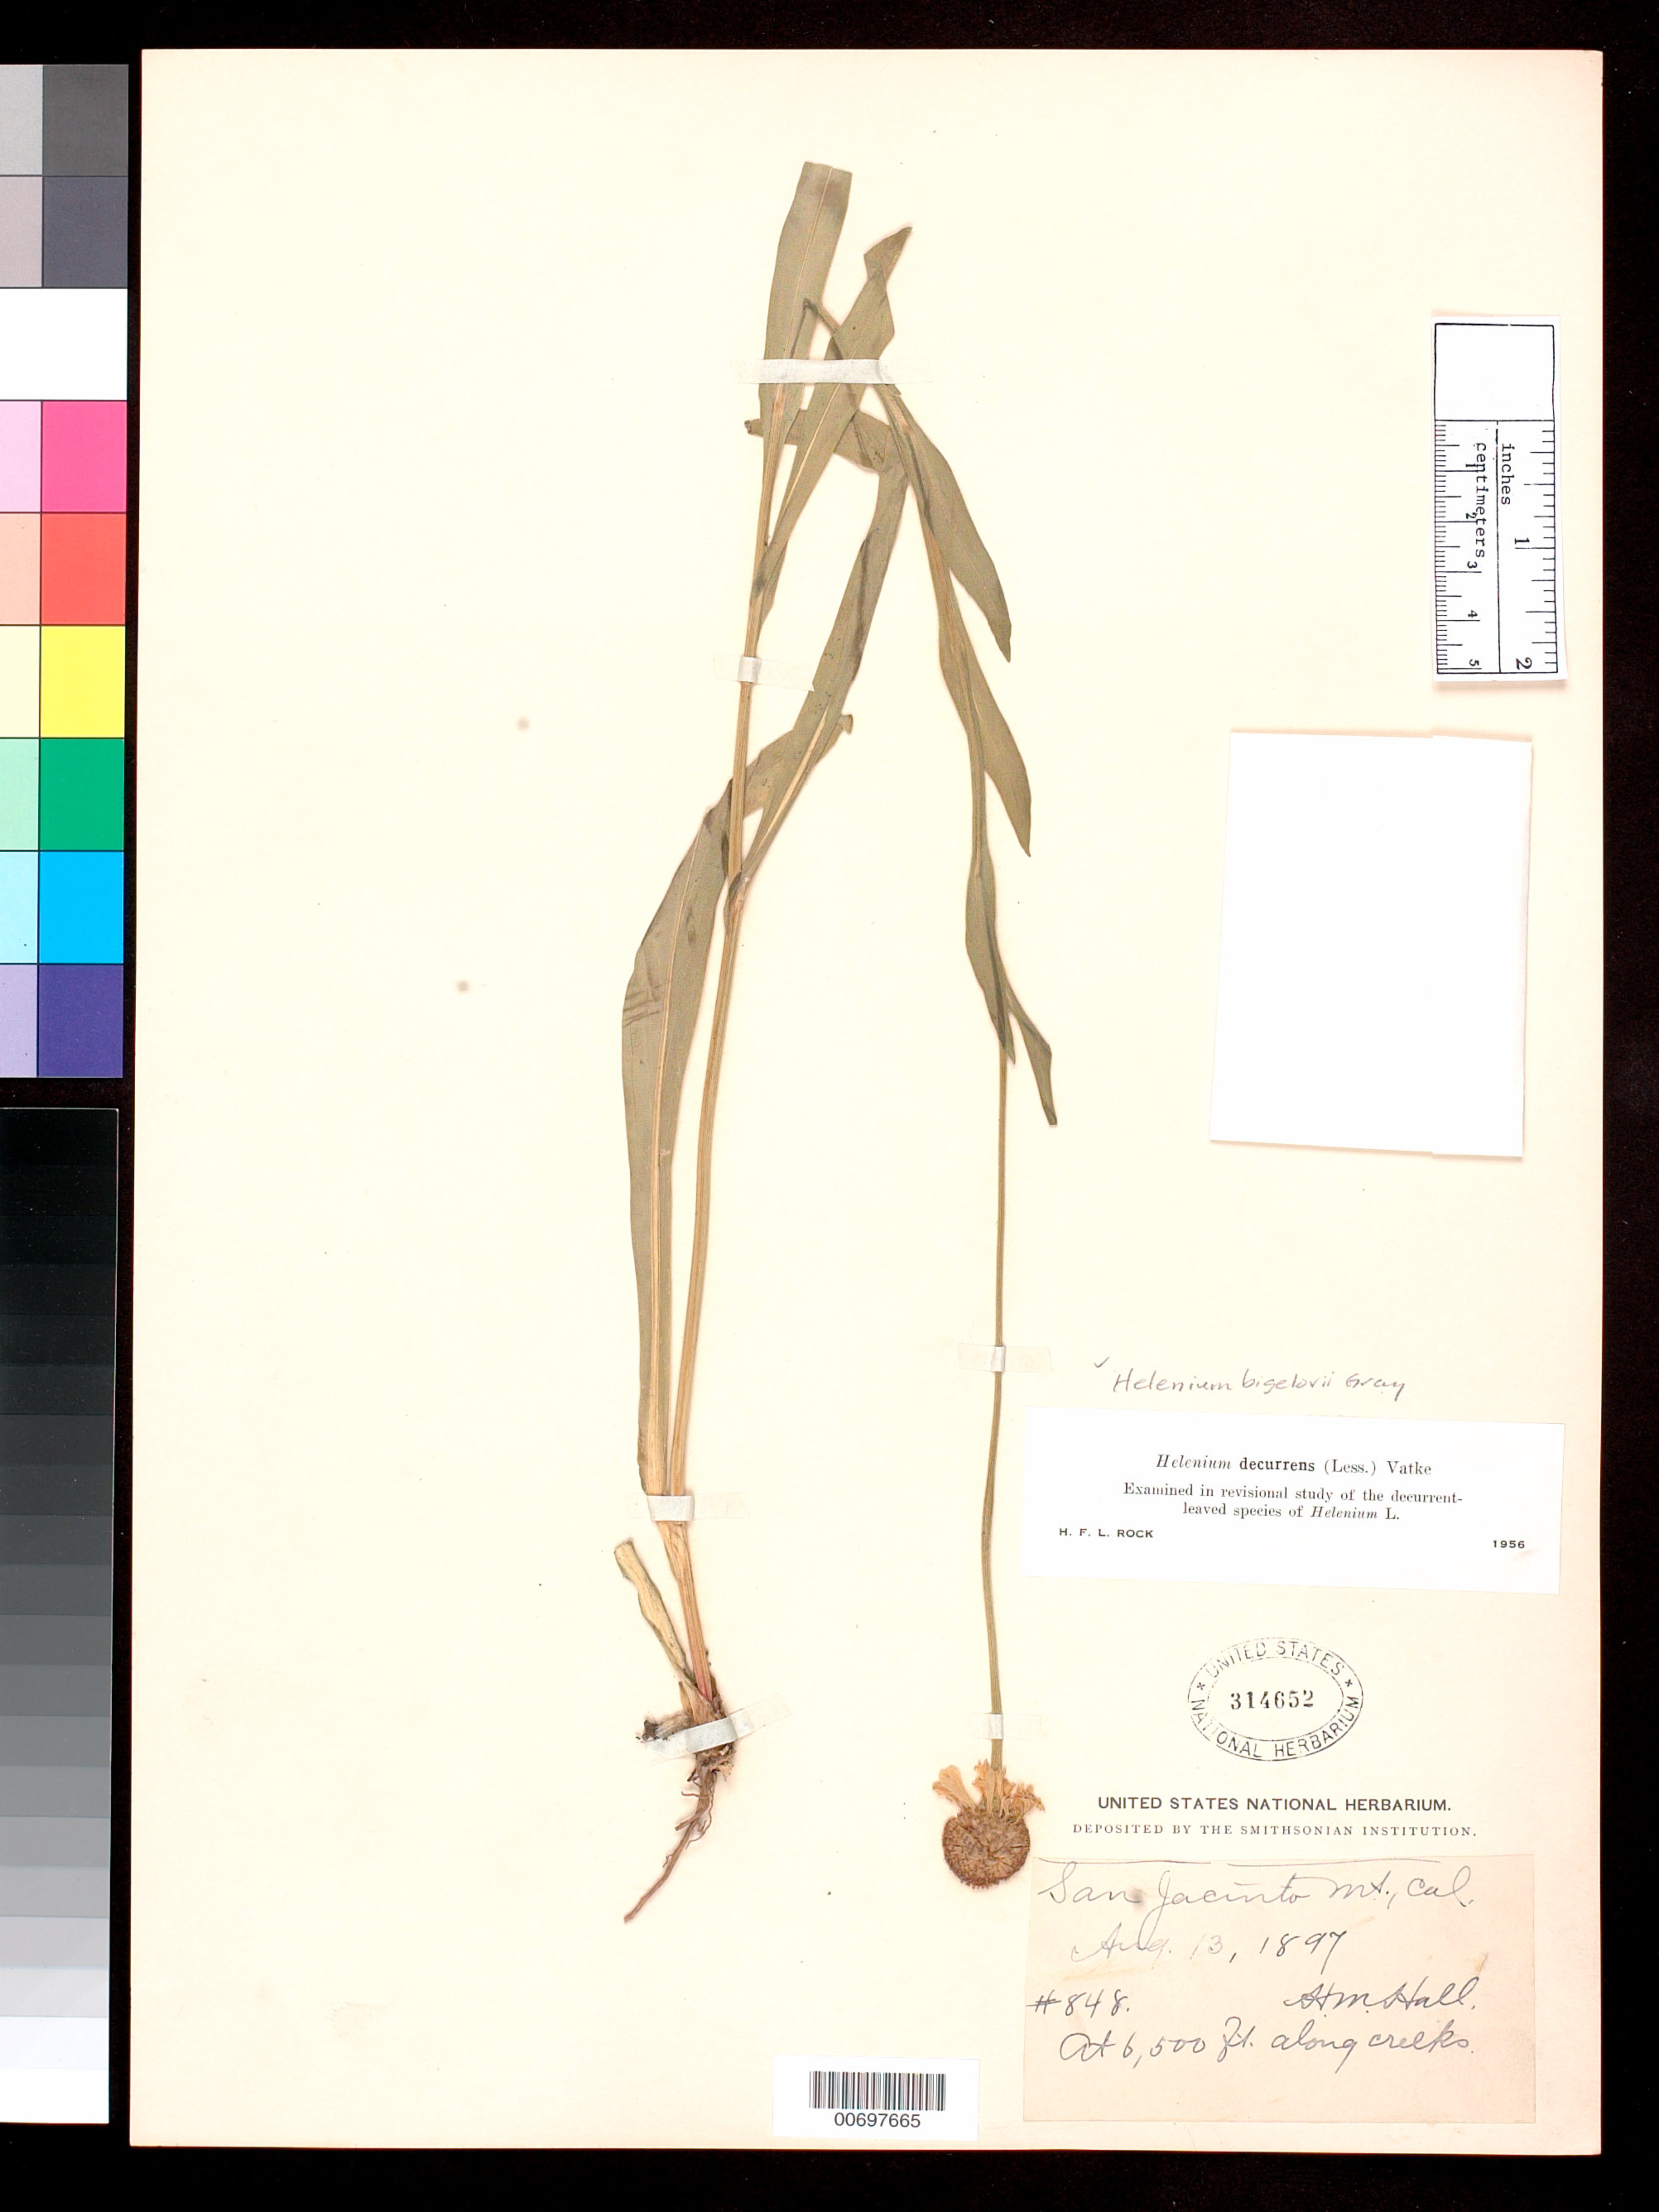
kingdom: Plantae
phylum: Tracheophyta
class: Magnoliopsida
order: Asterales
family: Asteraceae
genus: Helenium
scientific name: Helenium bigelovii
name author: A. Gray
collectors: H. M. Hall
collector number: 848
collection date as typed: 13 Aug 1897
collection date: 1897-08-13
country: United States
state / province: California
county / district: Riverside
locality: San Jacinto Mt.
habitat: Along creeks.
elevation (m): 1981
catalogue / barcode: US 314652